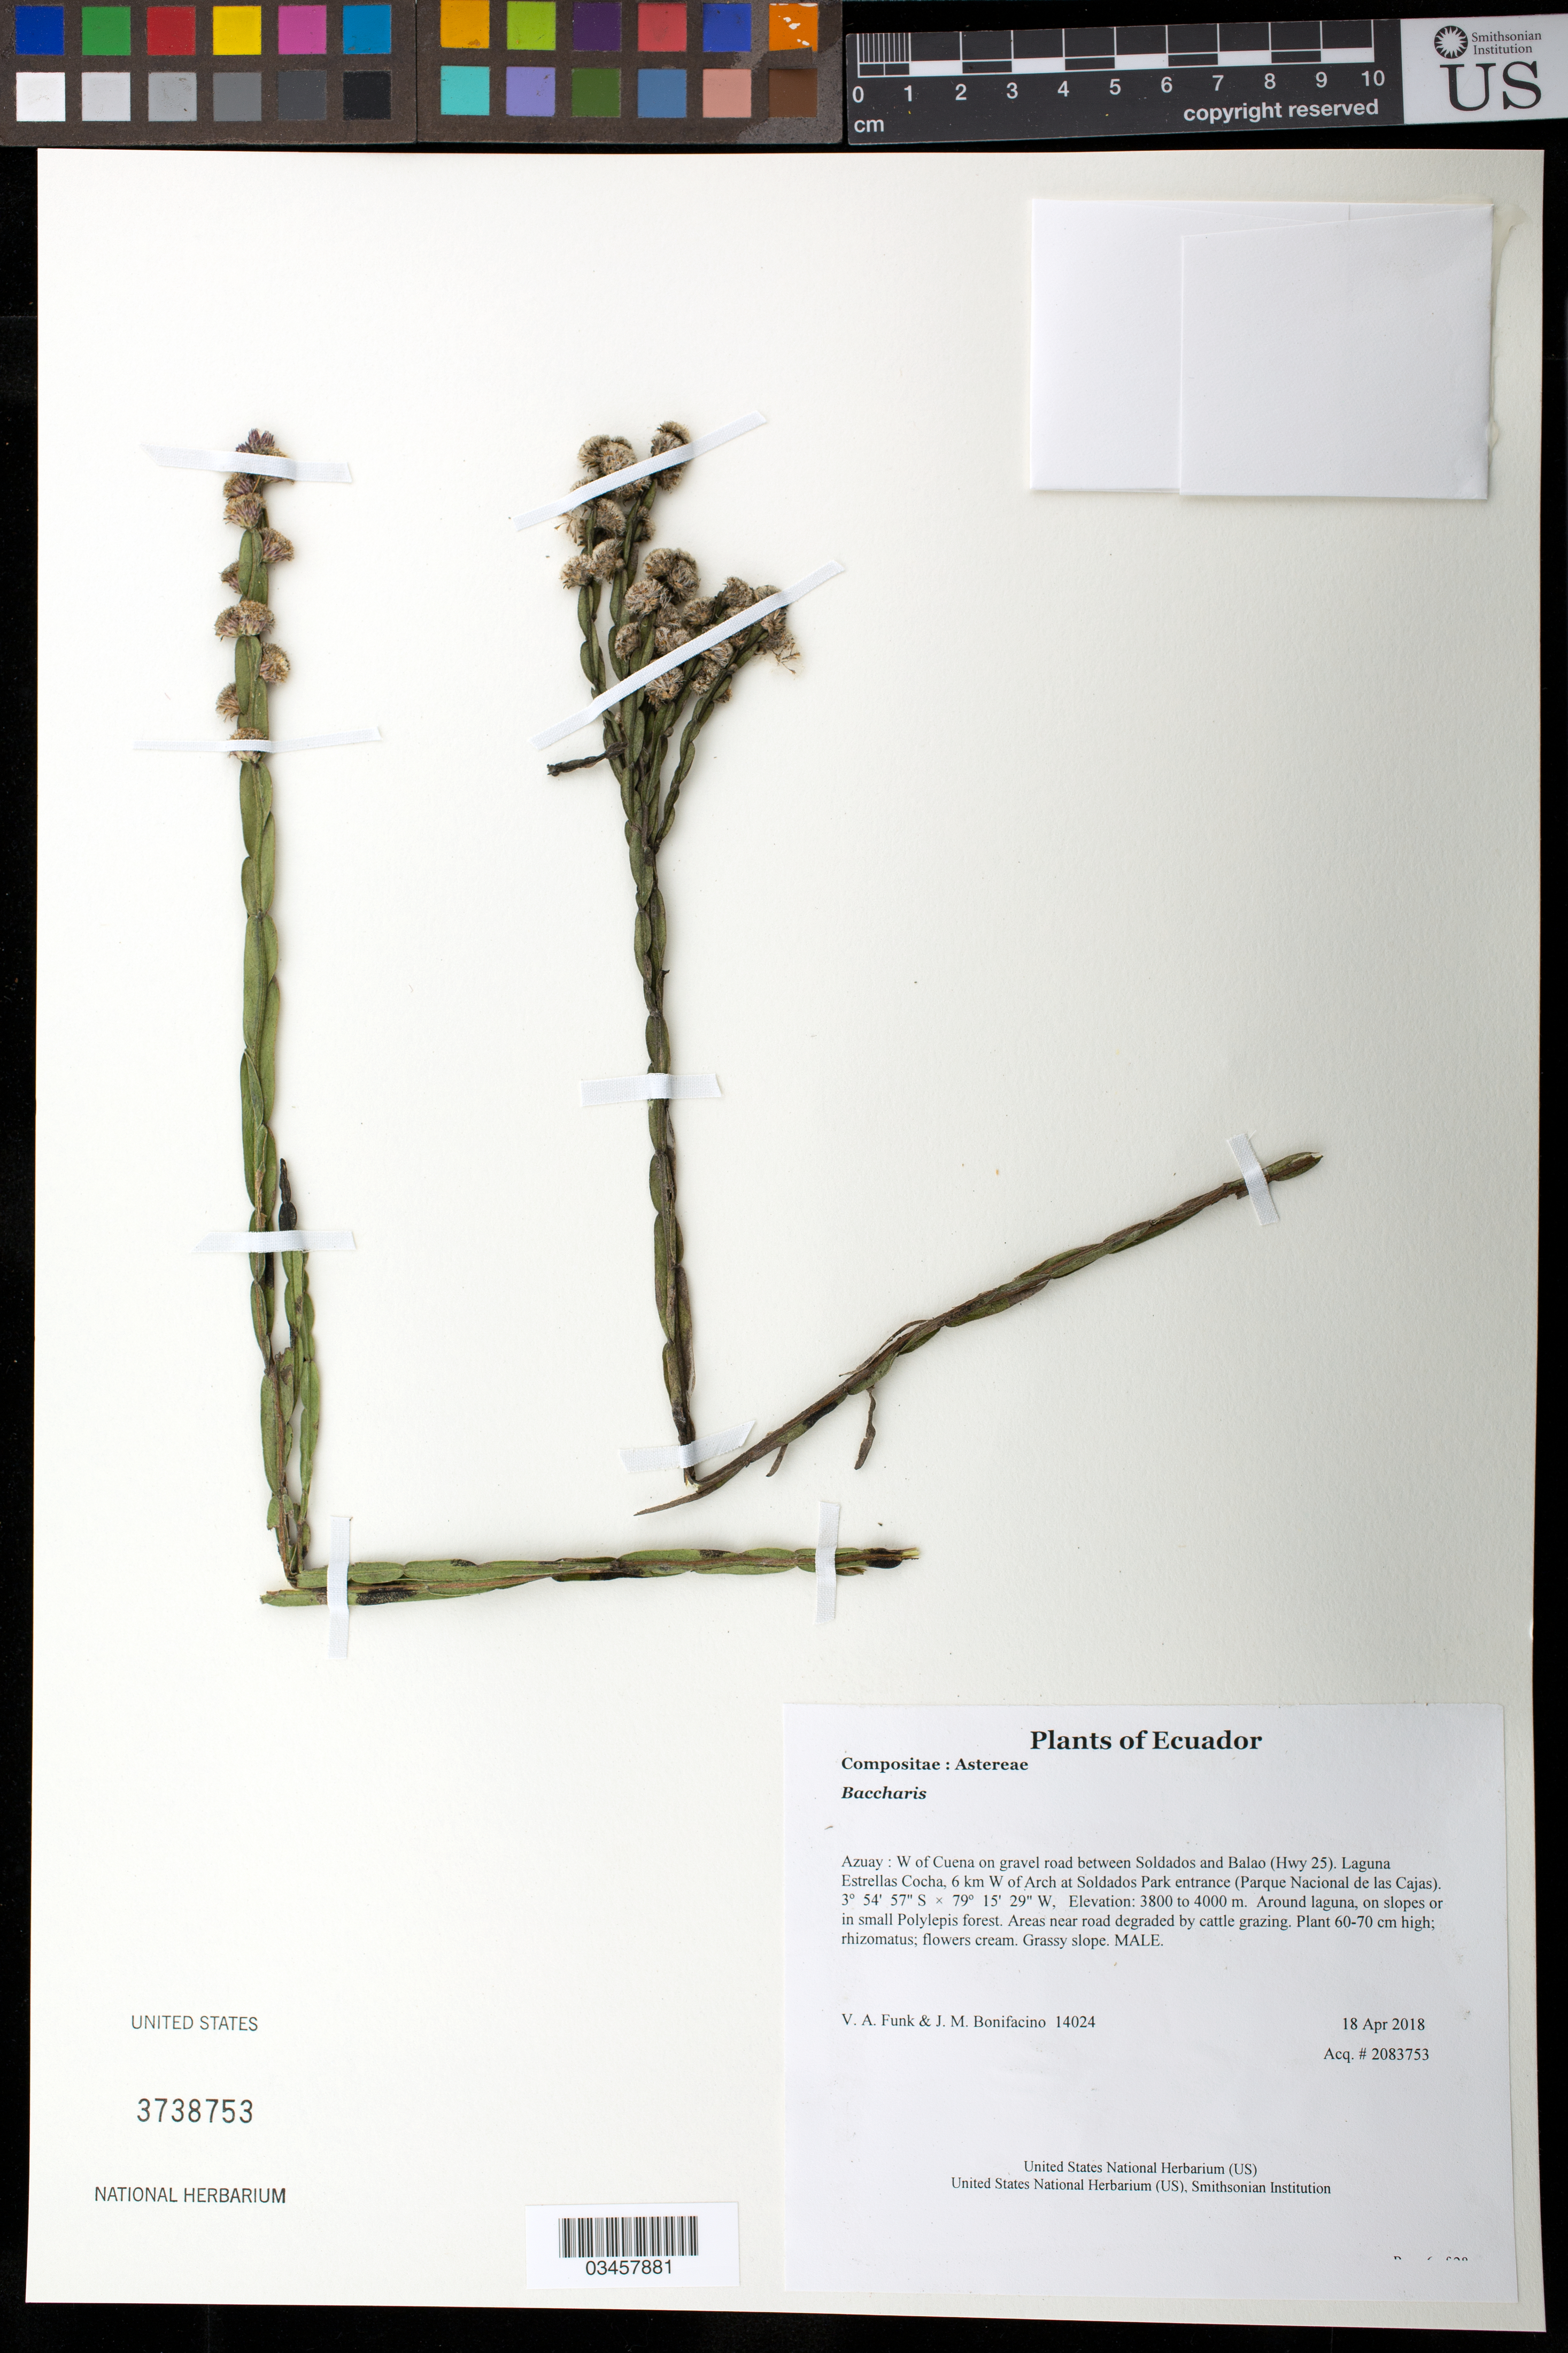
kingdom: Plantae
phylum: Tracheophyta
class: Magnoliopsida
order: Asterales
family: Asteraceae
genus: Baccharis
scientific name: Baccharis sp.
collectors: V. Funk & M. Bonifacino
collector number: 14024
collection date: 2018-04-18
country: Ecuador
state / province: Azuay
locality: W of Cuena on gravel road between Soldados and Balao (Hwy 25). Laguna Estrellas Cocha, 6 km W of Arch at Soldados Park entrance (Parque Nacional de las Cajas).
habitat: Around laguna, on slopes or in small Polylepis forest. Areas near road degraded by cattle grazing.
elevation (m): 3800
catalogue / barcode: US 3738753